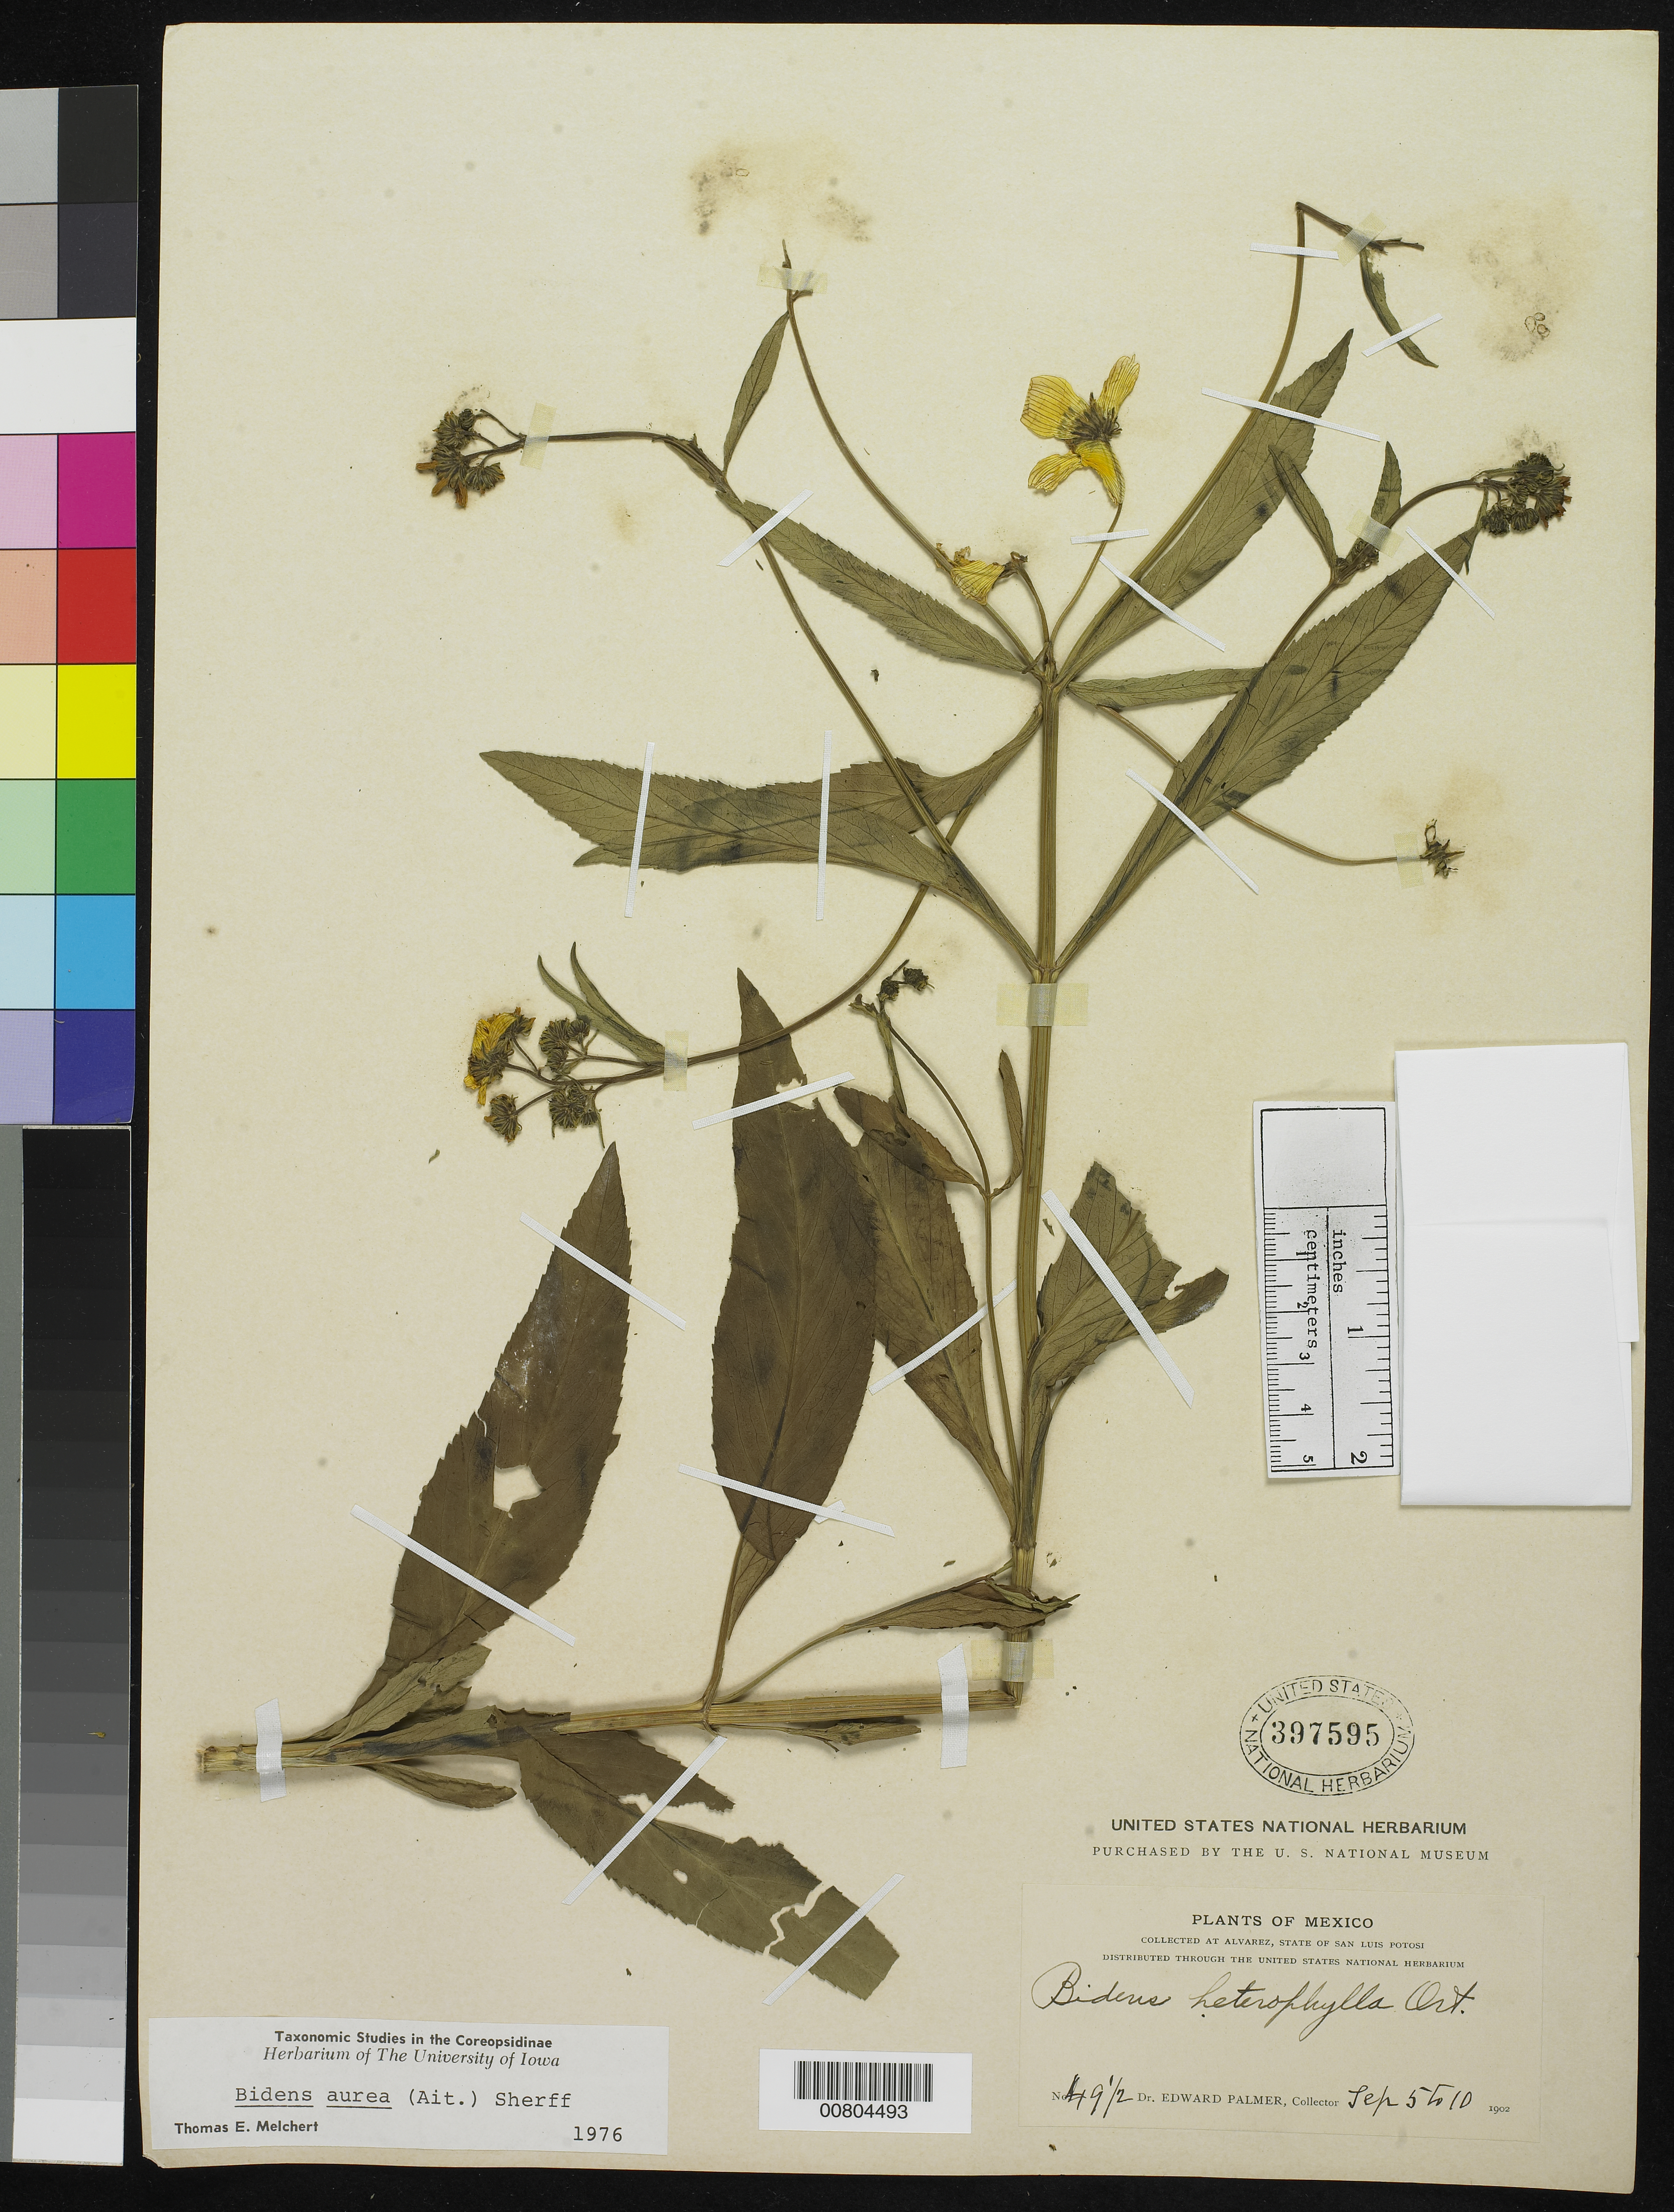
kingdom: Plantae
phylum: Tracheophyta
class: Magnoliopsida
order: Asterales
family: Asteraceae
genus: Bidens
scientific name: Bidens aurea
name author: (Aiton) Sherff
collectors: E. Palmer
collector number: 49½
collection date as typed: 05 Sep 1902 to 10 Sep 1902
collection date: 1902-09-05/1902-09-10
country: Mexico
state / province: San Luis Potosí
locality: Alvarez, San Luis Potosí.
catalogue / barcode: US 397595